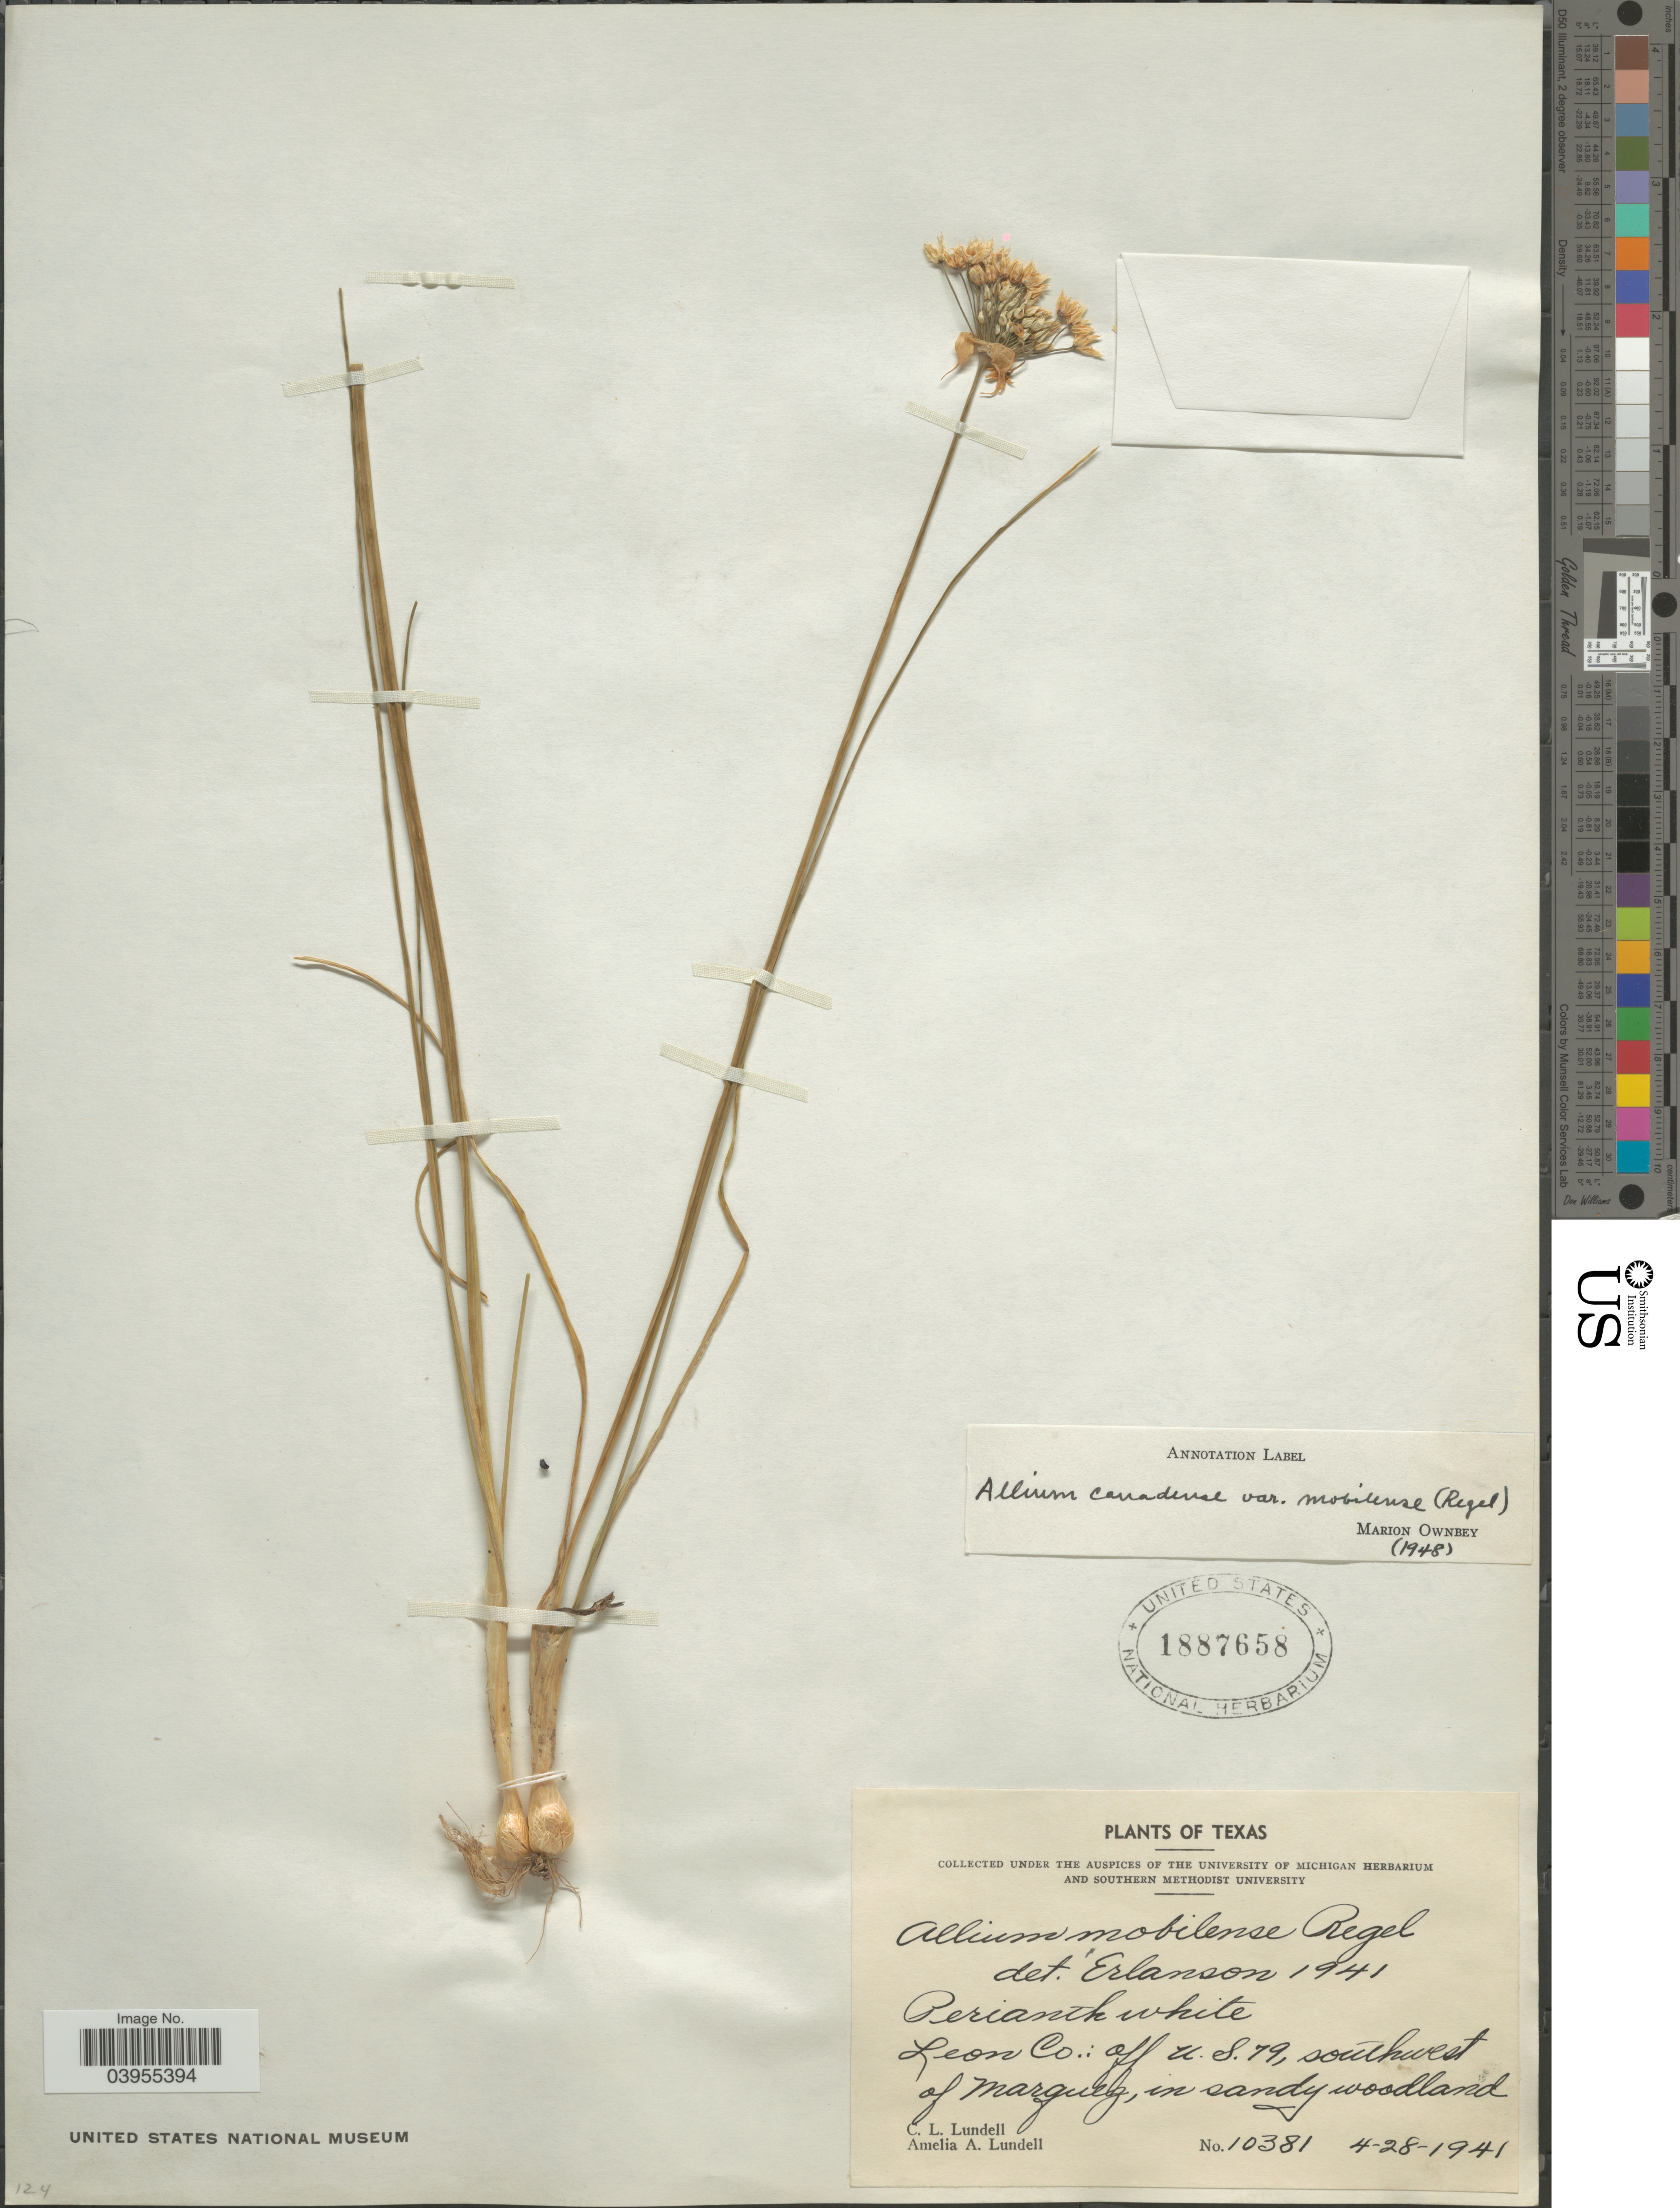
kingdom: Plantae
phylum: Tracheophyta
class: Liliopsida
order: Asparagales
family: Amaryllidaceae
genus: Allium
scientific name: Allium canadense var. mobilense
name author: (Regel) Traub & Ownbey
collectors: C. L. Lundell & A. A. Lundell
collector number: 10381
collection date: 1941-04-28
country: United States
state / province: Texas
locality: Leon Co.: off U.S. 79, southwest of Marquez.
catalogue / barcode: US 1887658